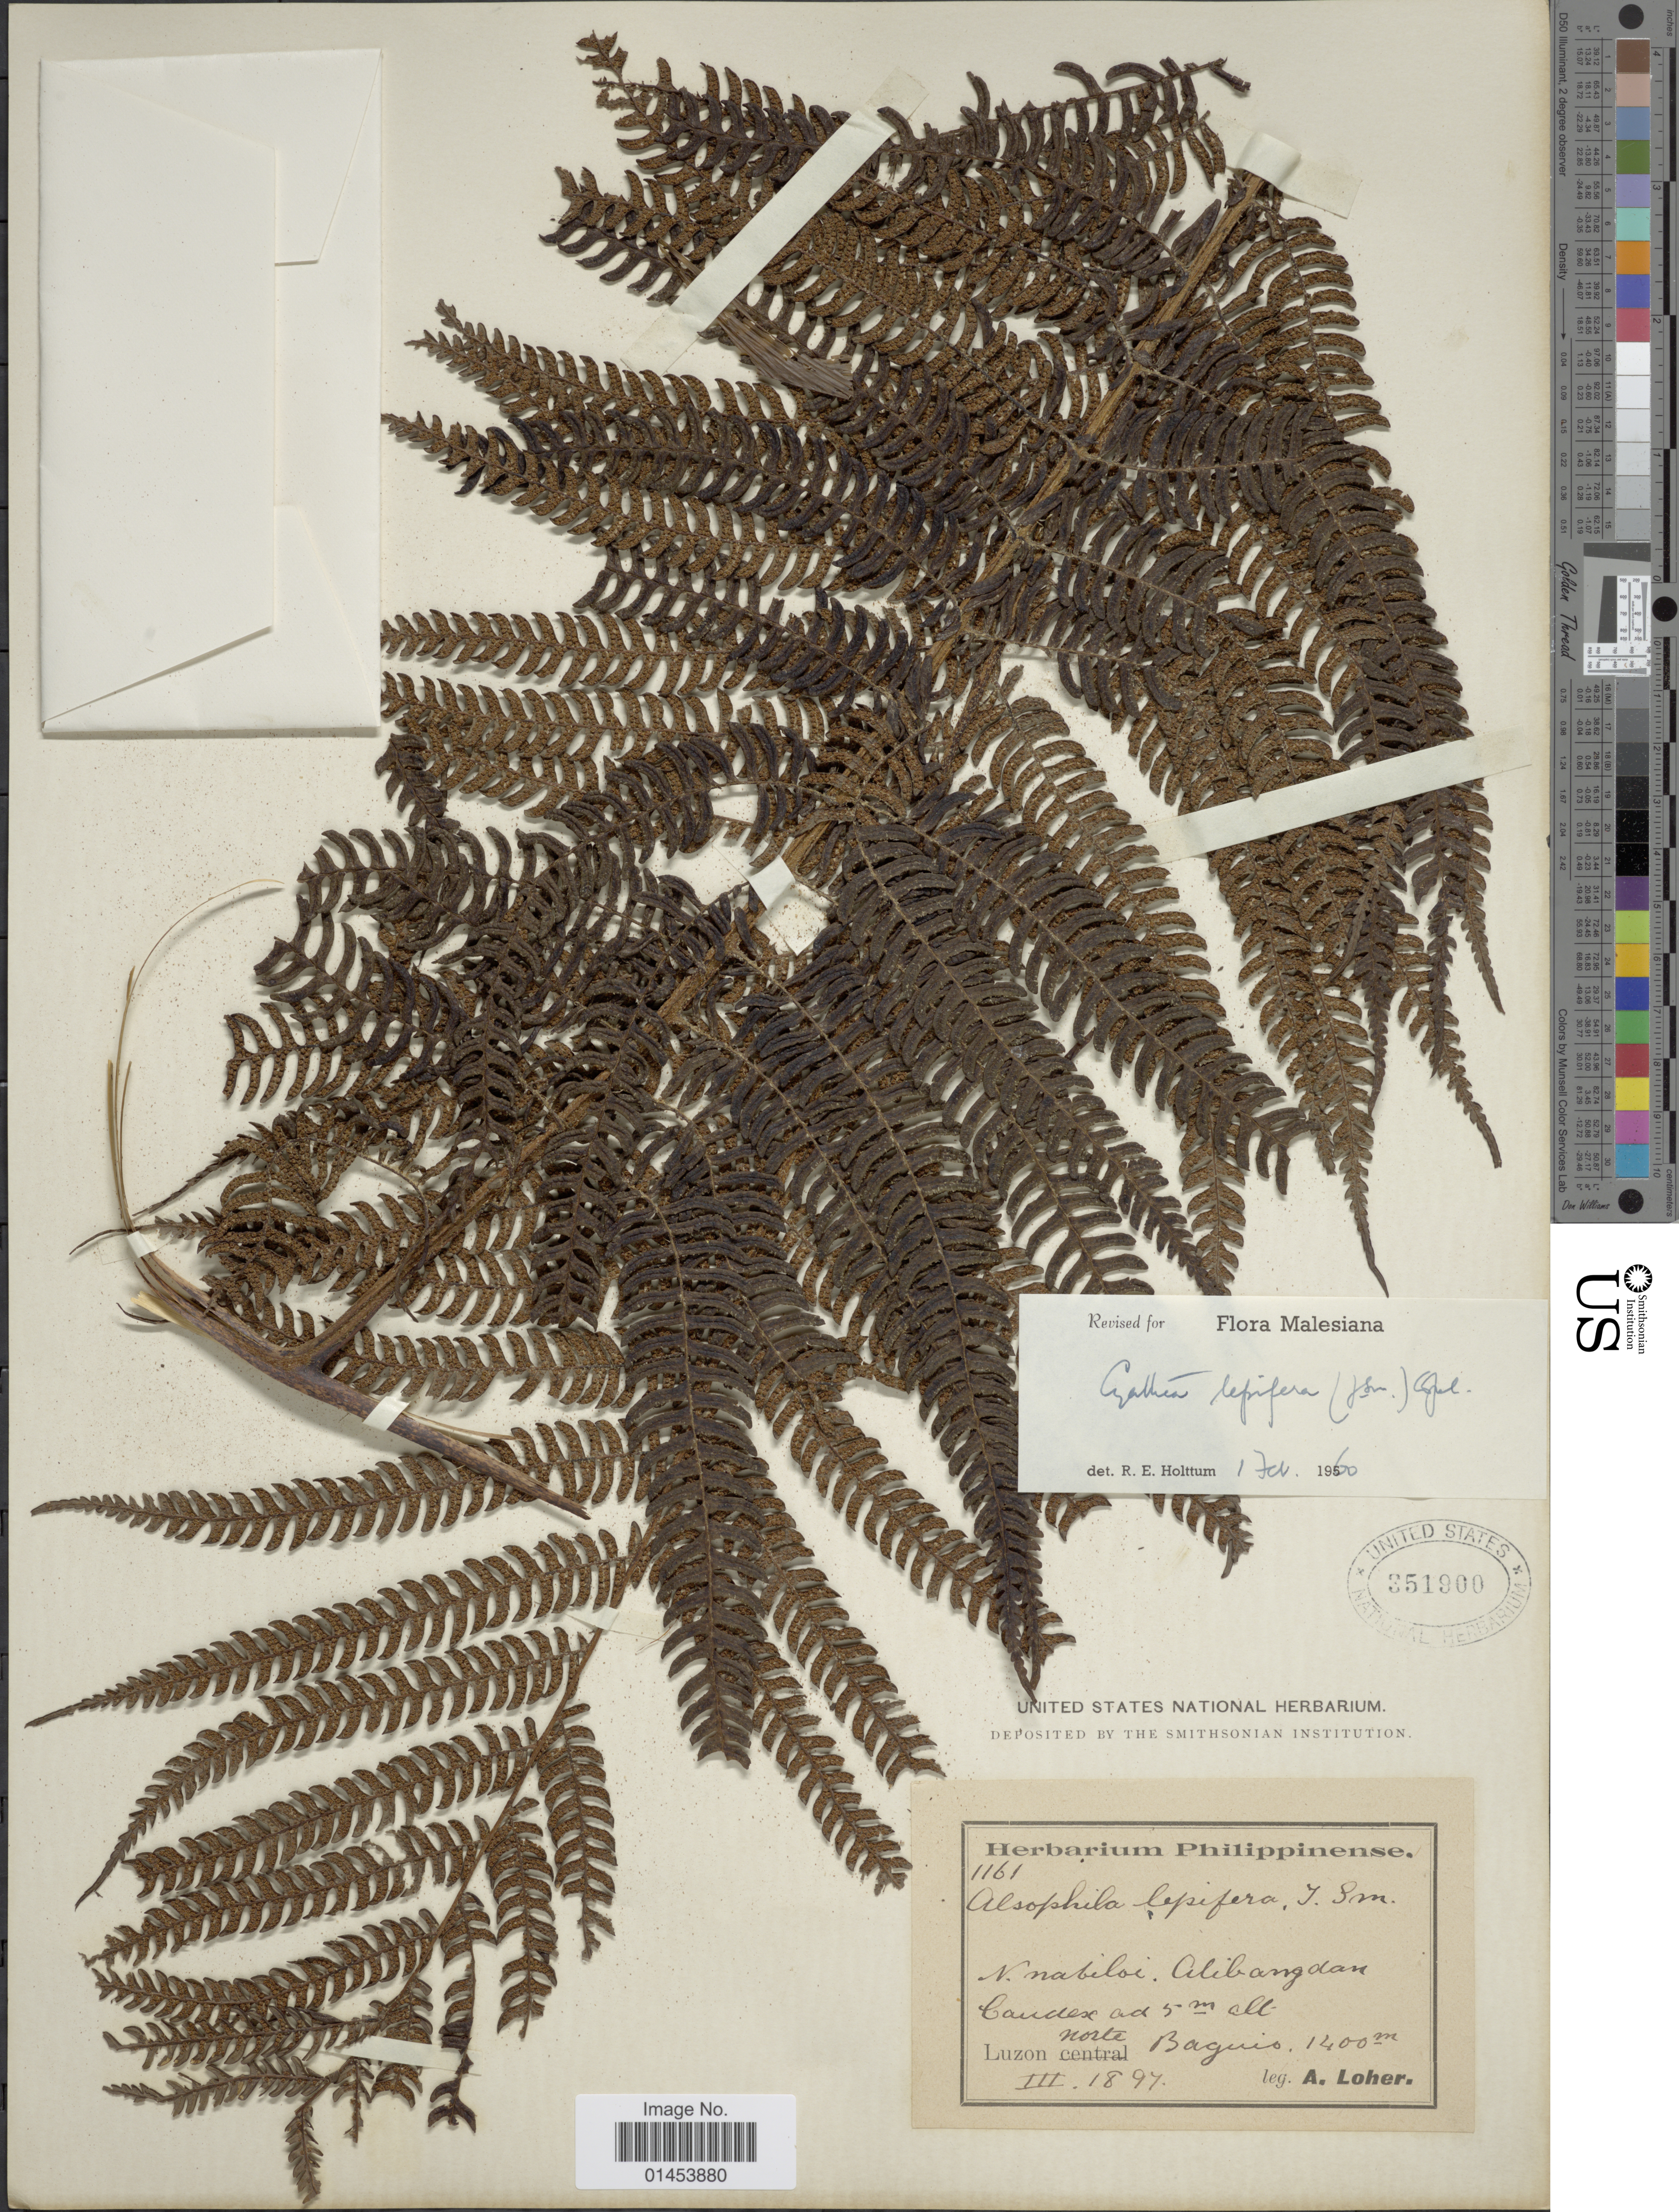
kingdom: Plantae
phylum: Tracheophyta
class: Polypodiopsida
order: Cyatheales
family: Cyatheaceae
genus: Cyathea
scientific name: Cyathea lepifera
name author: (J. Sm.) Copel.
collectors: A. Loher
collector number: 1161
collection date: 1897-03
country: Philippines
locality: Luzon, Norte Baguio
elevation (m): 1400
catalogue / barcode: US 351900